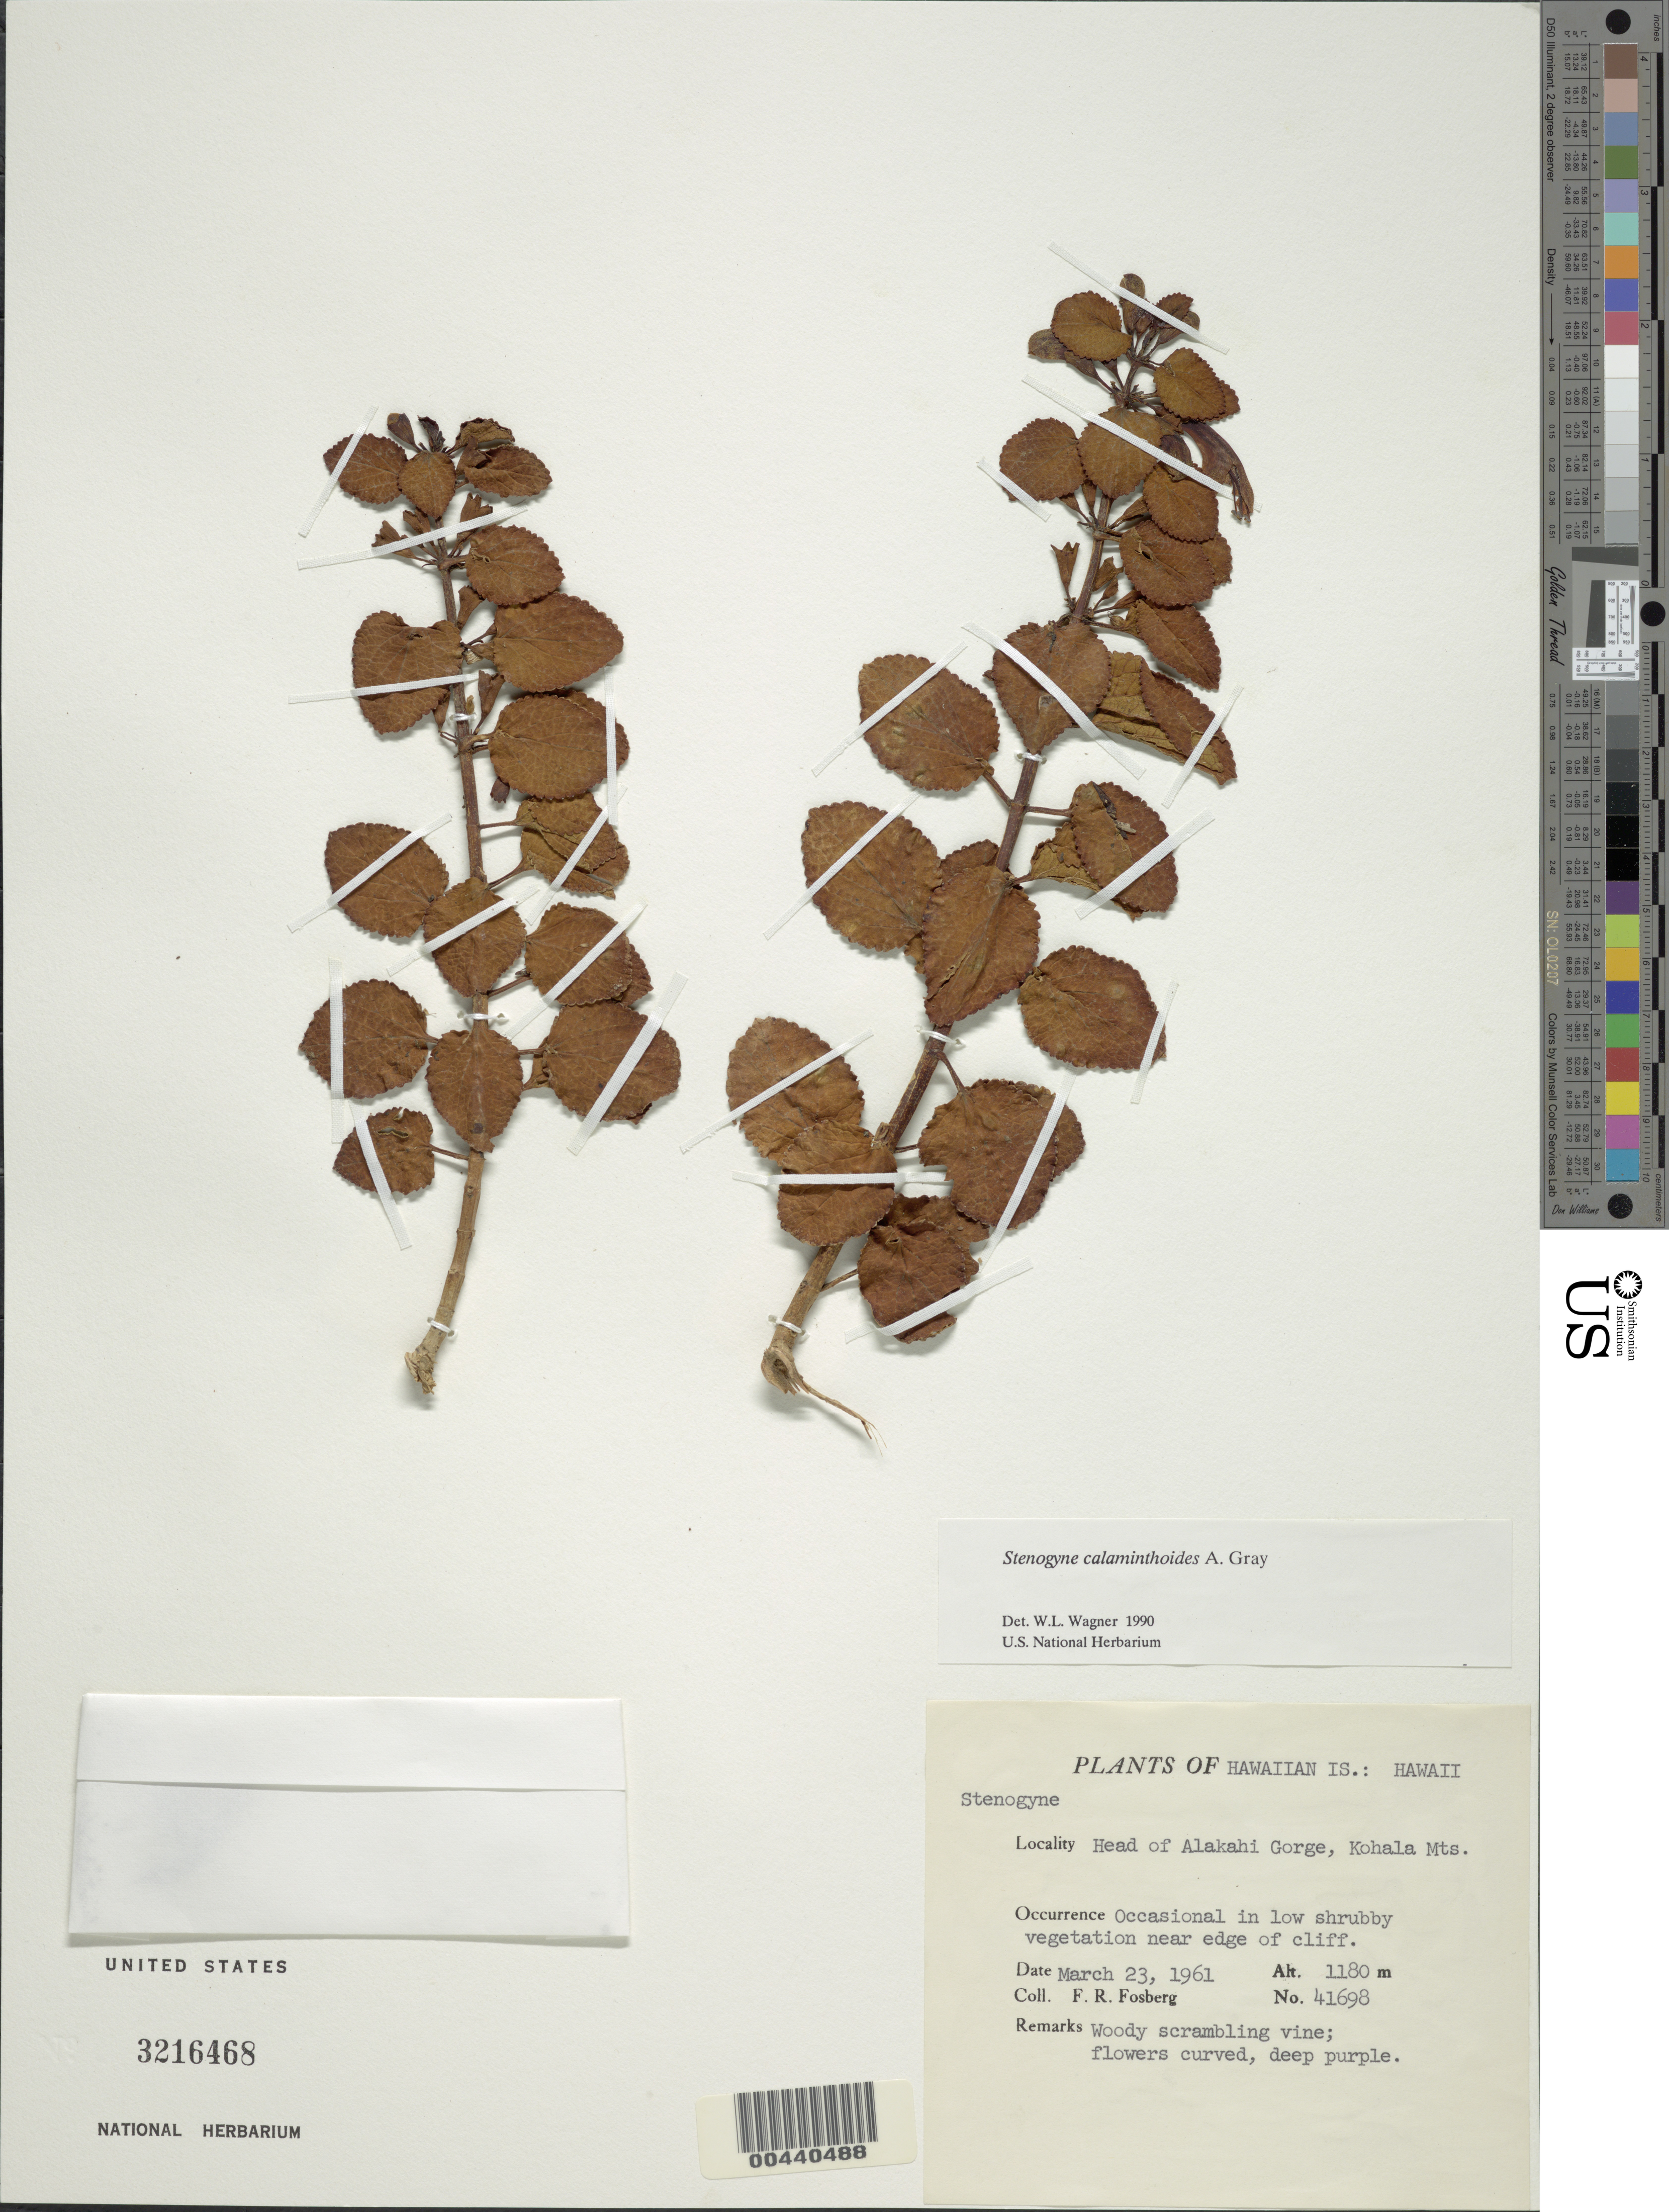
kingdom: Plantae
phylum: Tracheophyta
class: Magnoliopsida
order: Lamiales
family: Lamiaceae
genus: Stenogyne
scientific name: Stenogyne calaminthoides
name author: A. Gray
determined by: Wagner, W. L., (BOT), Smithsonian Institution - National Museum of Natural History (UNITED STATES)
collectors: F. R. Fosberg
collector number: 41698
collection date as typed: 23 Mar 1961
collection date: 1961-03-23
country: United States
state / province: Hawaii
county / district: Hawaii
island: Hawaii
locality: Head of Alakahi Gorge, Kohala Mts.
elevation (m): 1180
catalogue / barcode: US 3216468